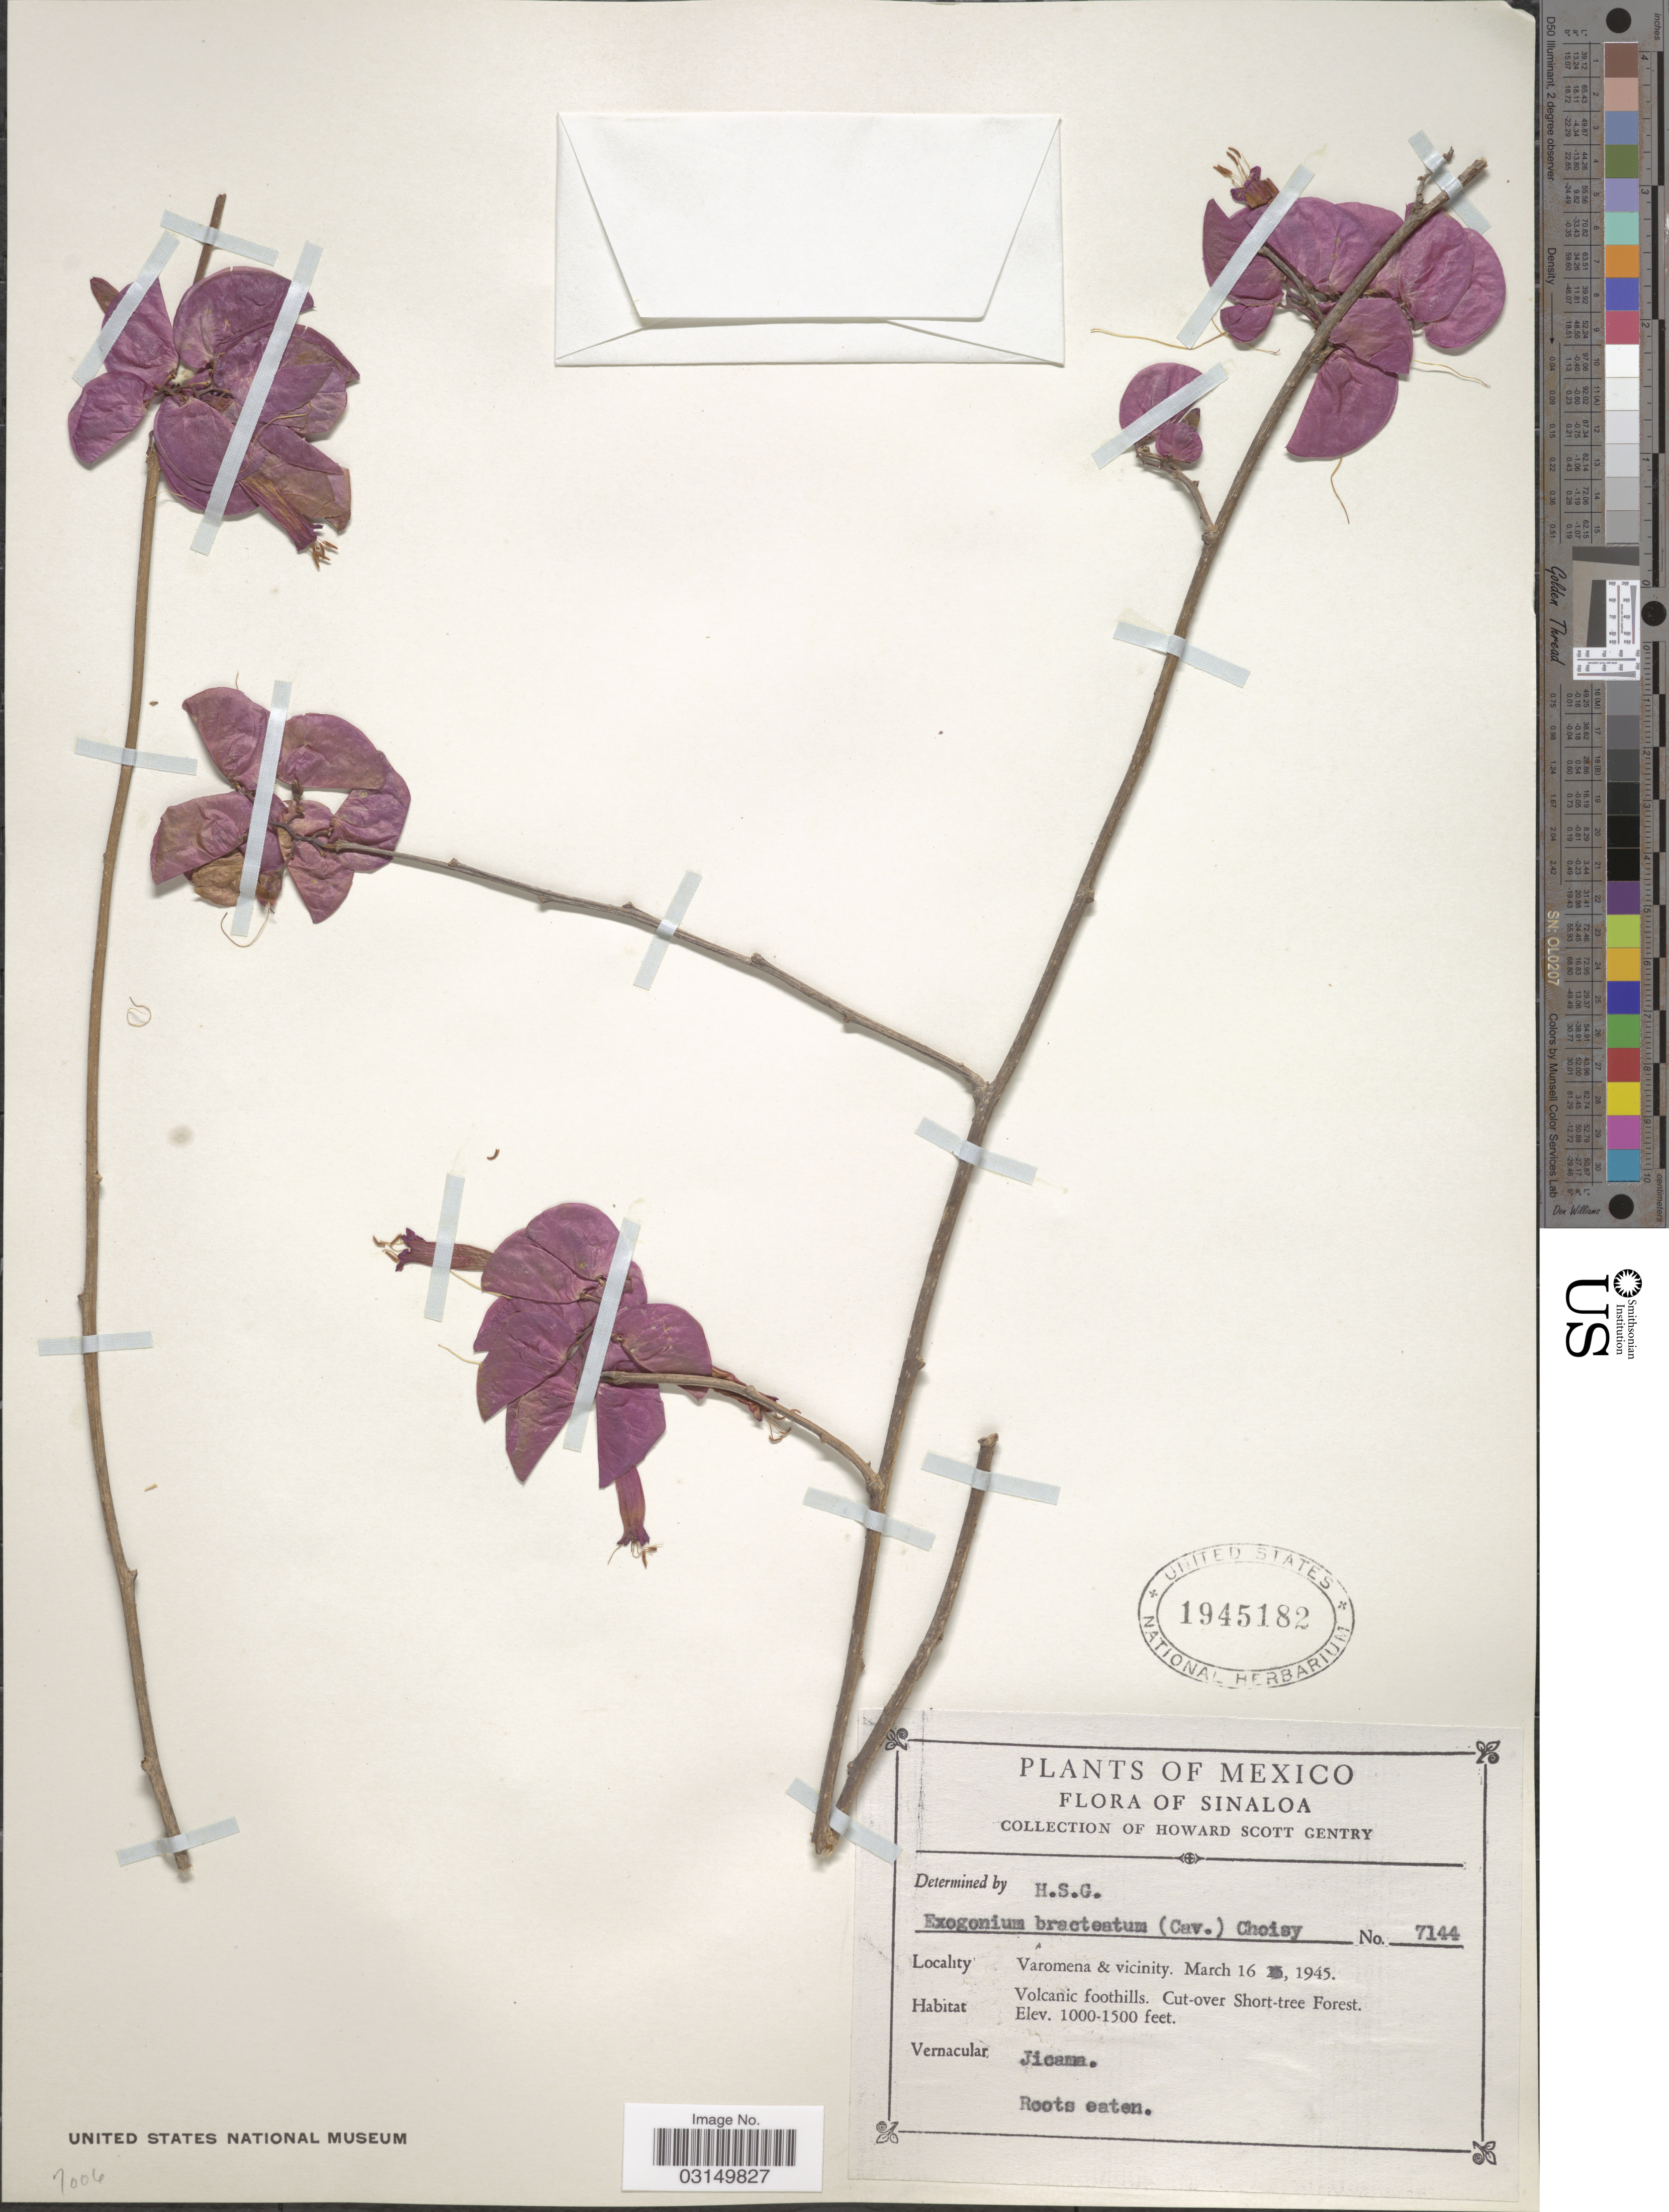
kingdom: Plantae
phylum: Tracheophyta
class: Magnoliopsida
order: Solanales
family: Convolvulaceae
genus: Ipomoea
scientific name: Ipomoea bracteata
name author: Cav.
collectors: H. S. Gentry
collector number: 7144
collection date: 1945-03-16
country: Mexico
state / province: Sinaloa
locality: Varomena & vicinity, Volcanic foothills.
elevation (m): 305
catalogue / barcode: US 1945182